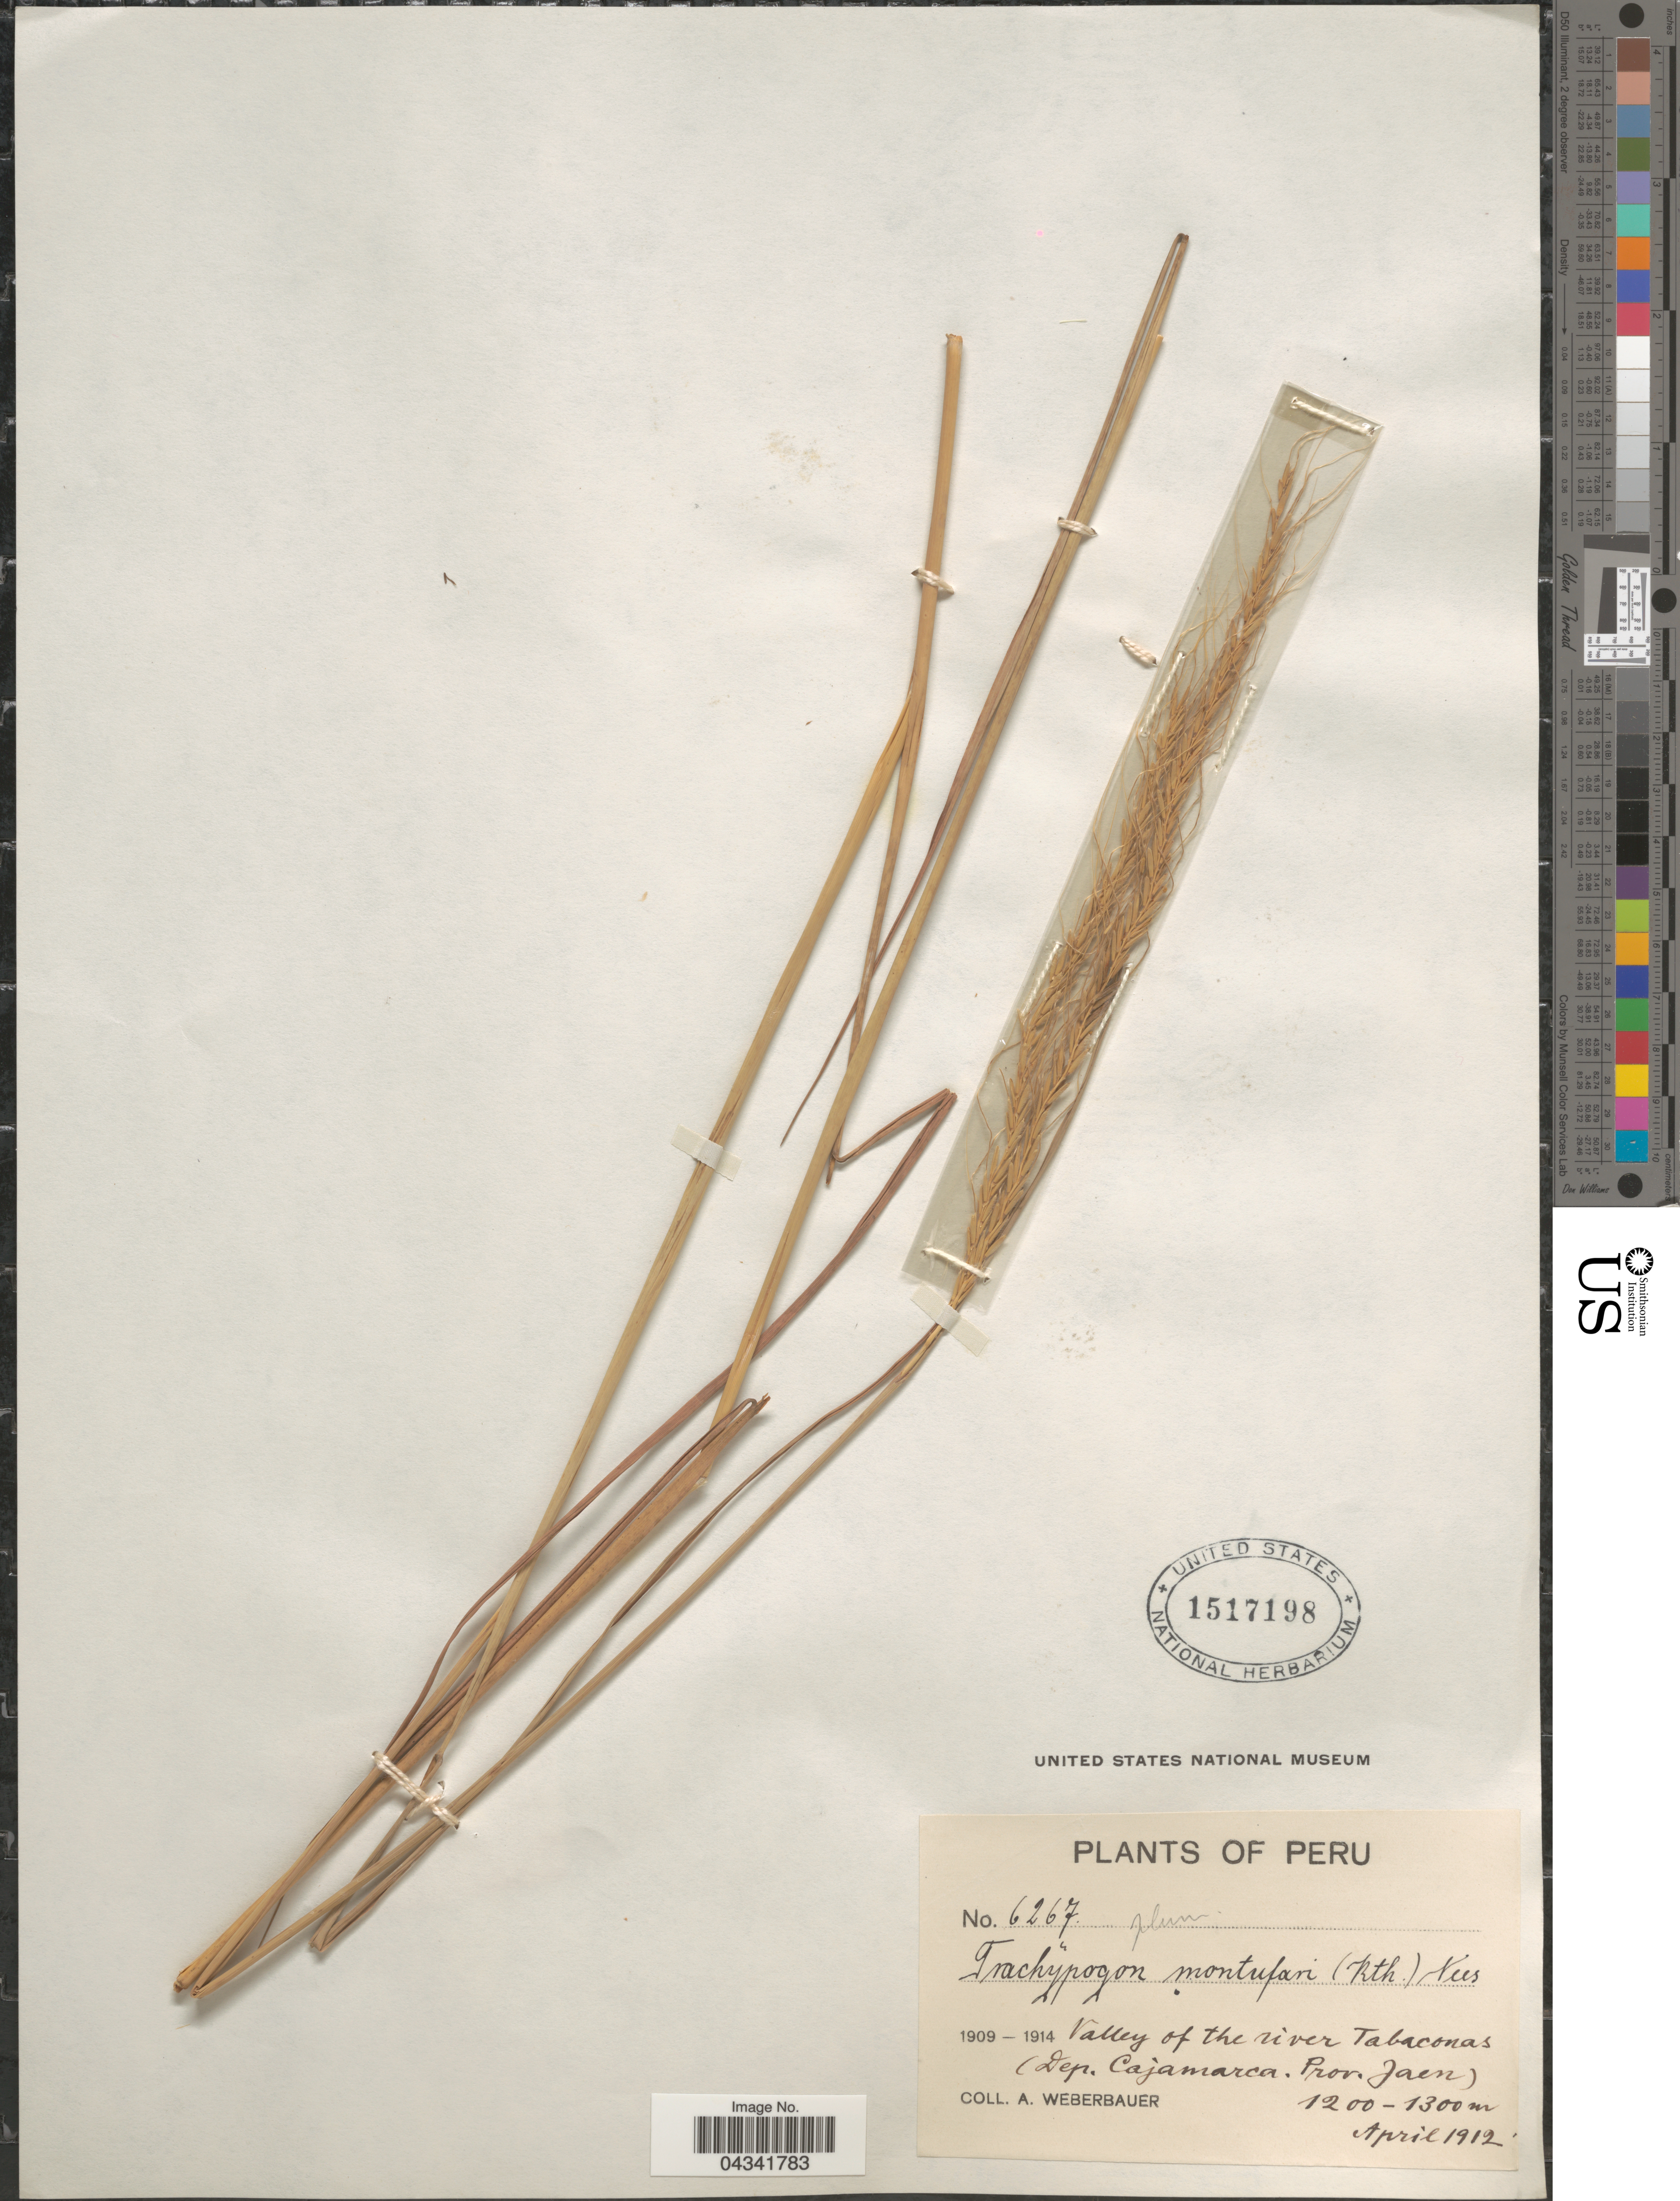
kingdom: Plantae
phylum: Tracheophyta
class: Liliopsida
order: Poales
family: Poaceae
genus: Trachypogon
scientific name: Trachypogon spicatus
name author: (L. f.) Kuntze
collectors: A. Weberbauer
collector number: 6267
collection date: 1912-04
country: Peru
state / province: Cajamarca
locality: Valley of the river Tabaconas (Dep. Cajamarca. Prov. Jaen).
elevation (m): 1200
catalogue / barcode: US 1517198